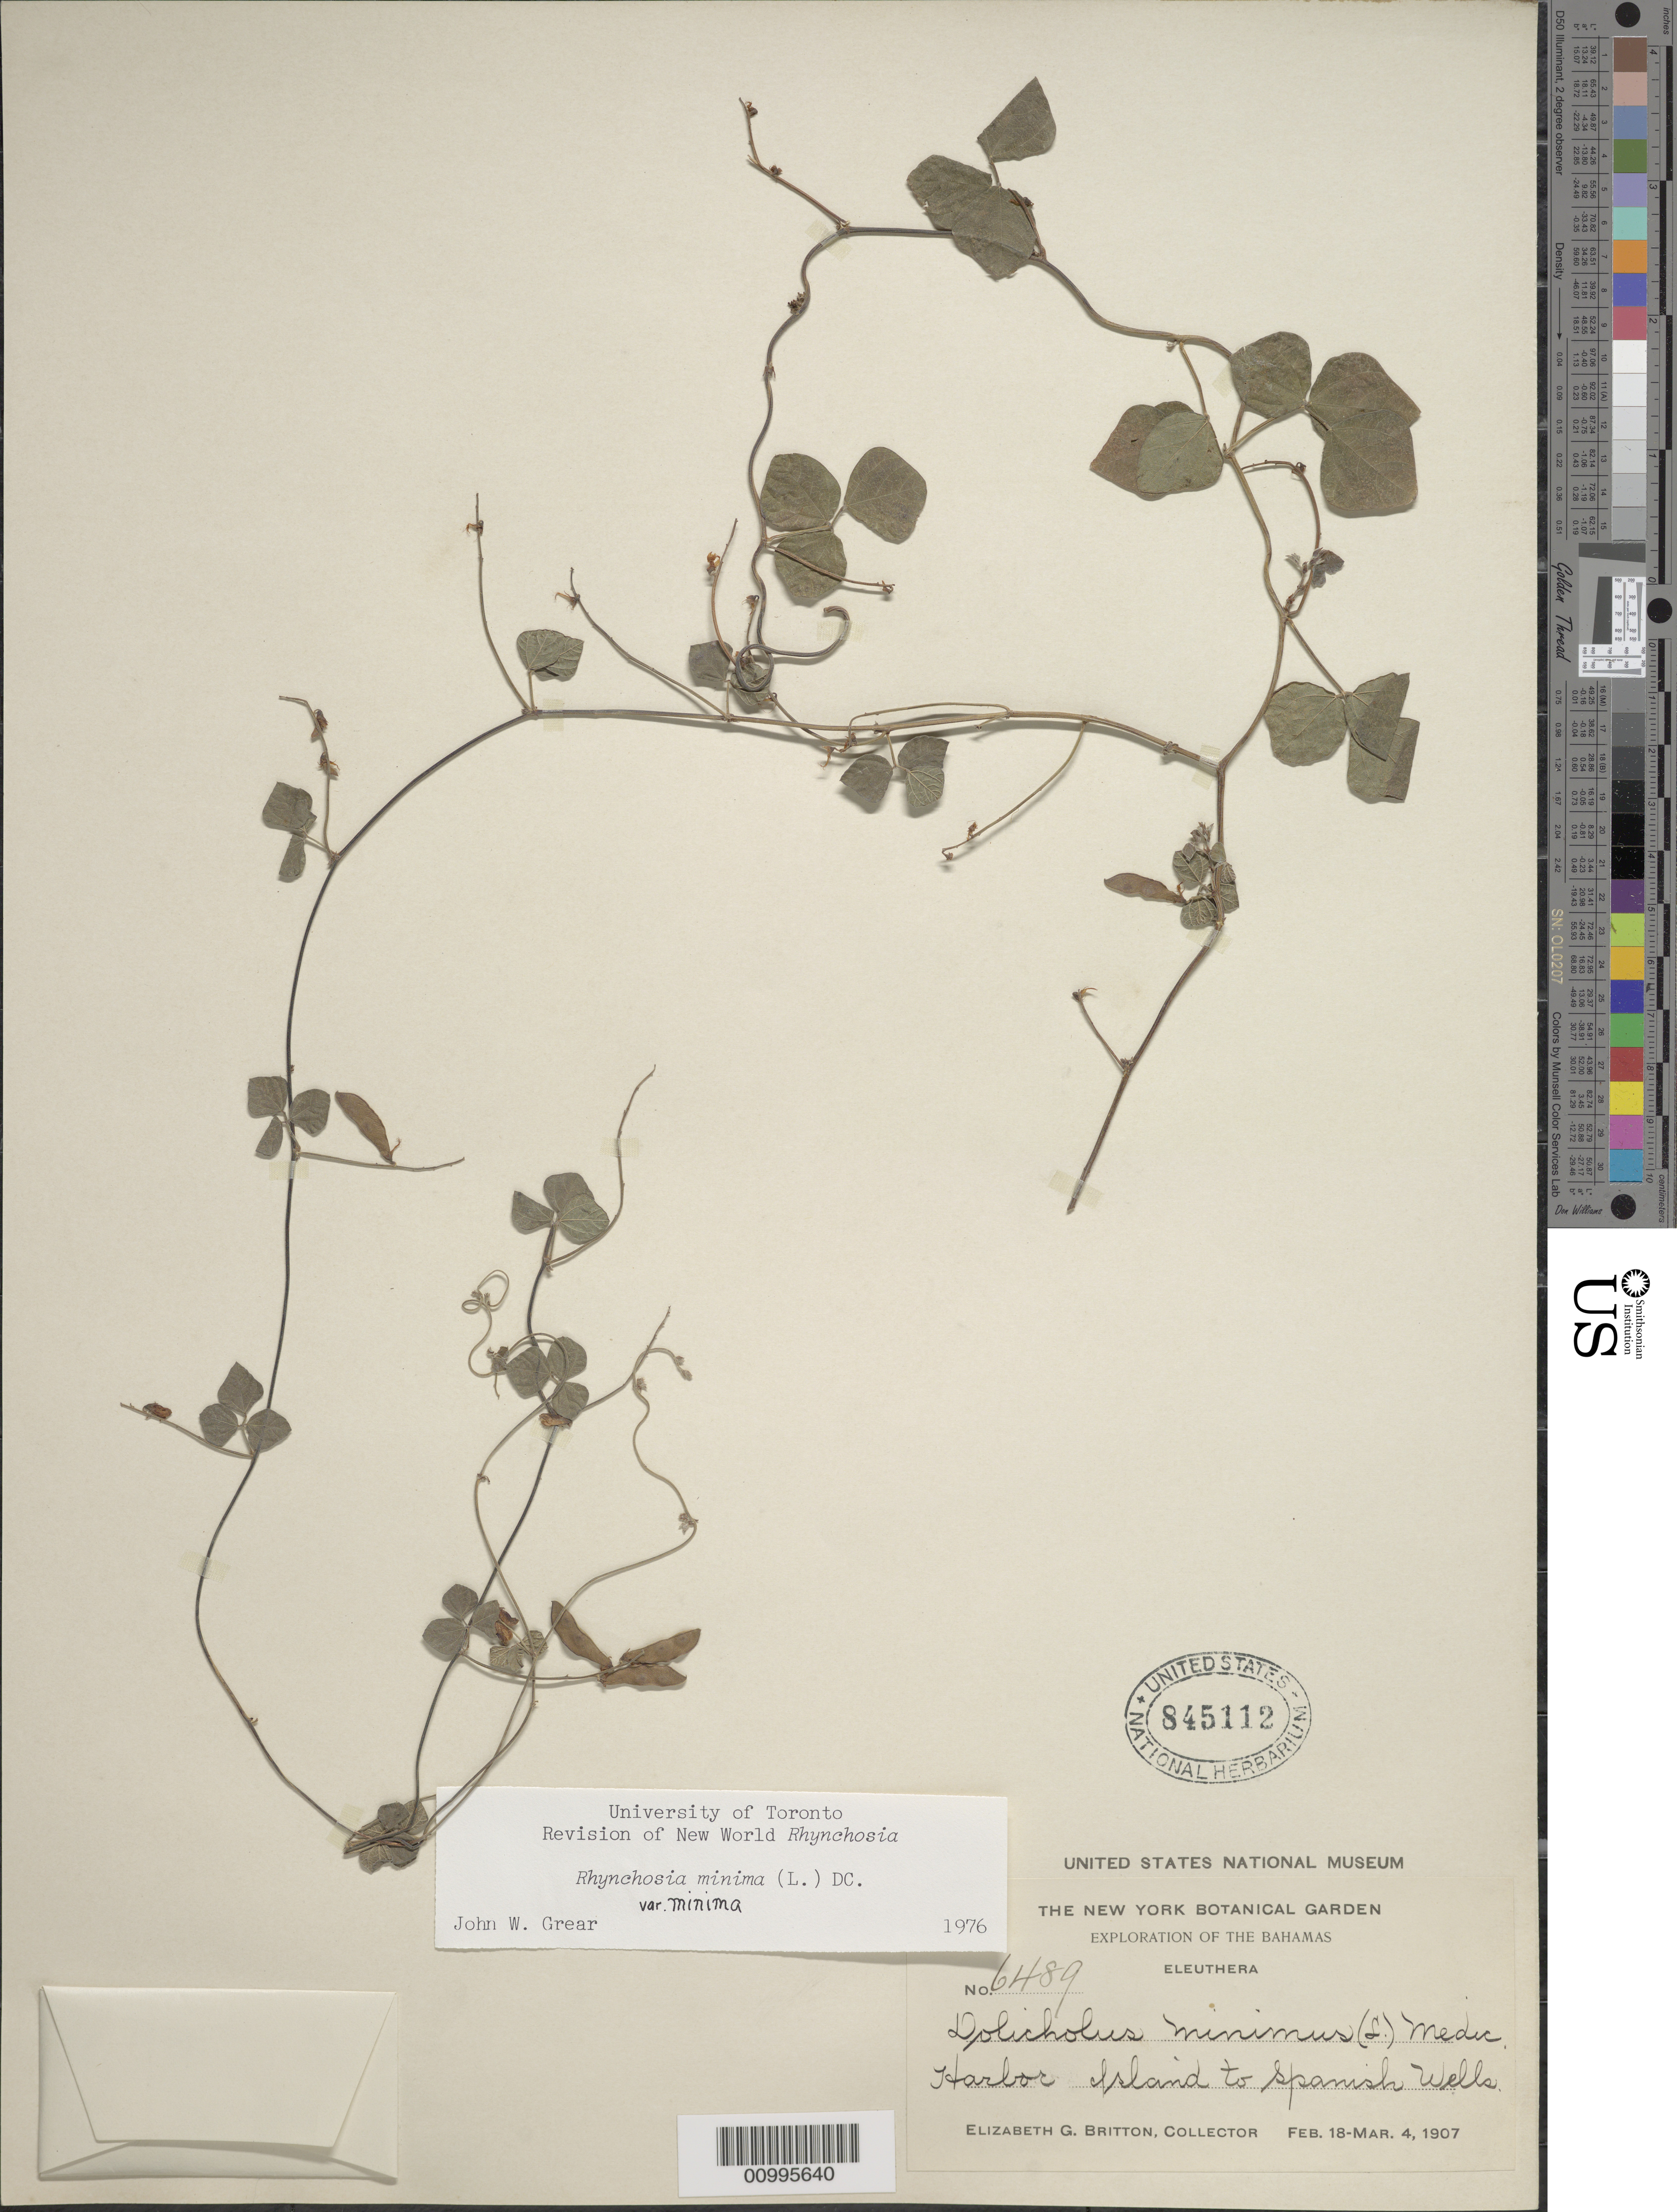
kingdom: Plantae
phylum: Tracheophyta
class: Magnoliopsida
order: Fabales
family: Fabaceae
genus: Rhynchosia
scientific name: Rhynchosia minima var. minima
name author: (L.) DC.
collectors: E. G. Britton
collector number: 6489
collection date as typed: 18 Feb 1907 to 04 Mar 1907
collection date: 1907-02-18/1907-03-04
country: Bahamas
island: Eleuthera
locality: Harbor Island to Spanish Wells.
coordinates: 0 N, 0 E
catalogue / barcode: US 845112